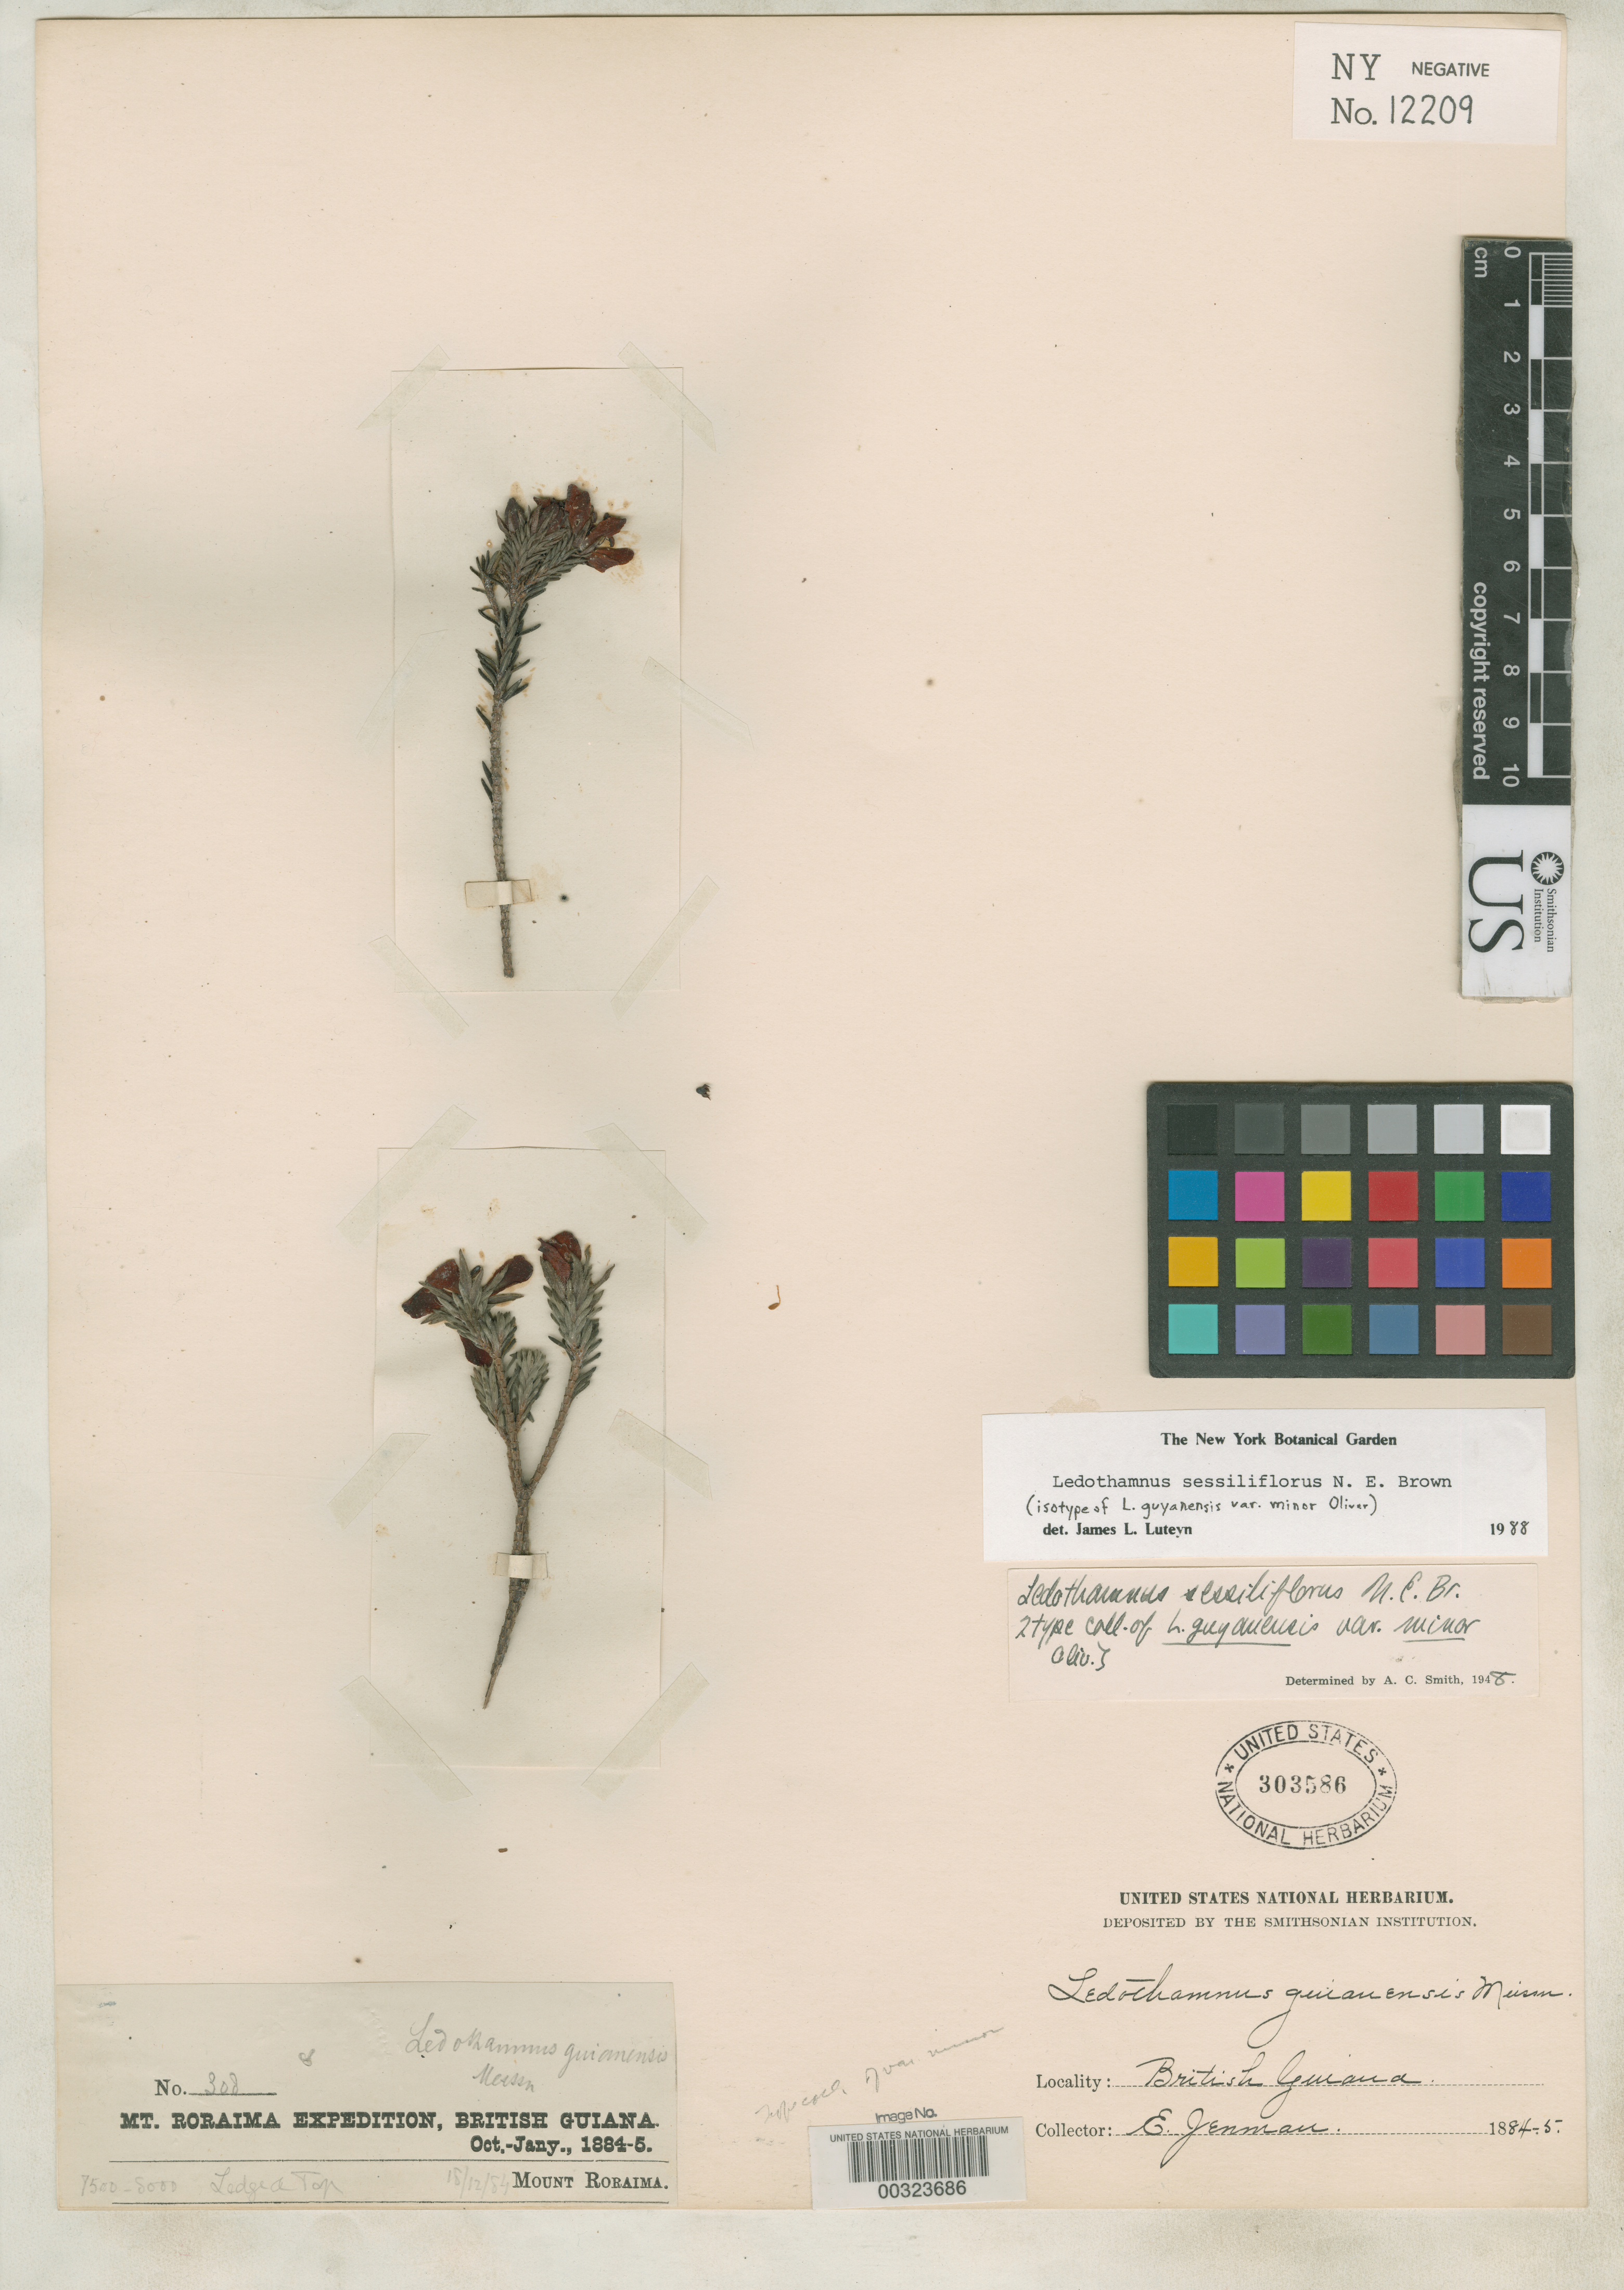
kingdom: Plantae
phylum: Tracheophyta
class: Magnoliopsida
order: Ericales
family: Ericaceae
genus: Ledothamnus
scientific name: Ledothamnus guyanensis var. minor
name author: Oliv.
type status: Isotype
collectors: E. Jenman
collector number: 308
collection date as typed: Oct 1884 to -- Jan 1885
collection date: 1884-10/1885-01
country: Guyana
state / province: Cuyuni-Mazaruni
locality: Mt. Roraima.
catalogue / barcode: US 303586